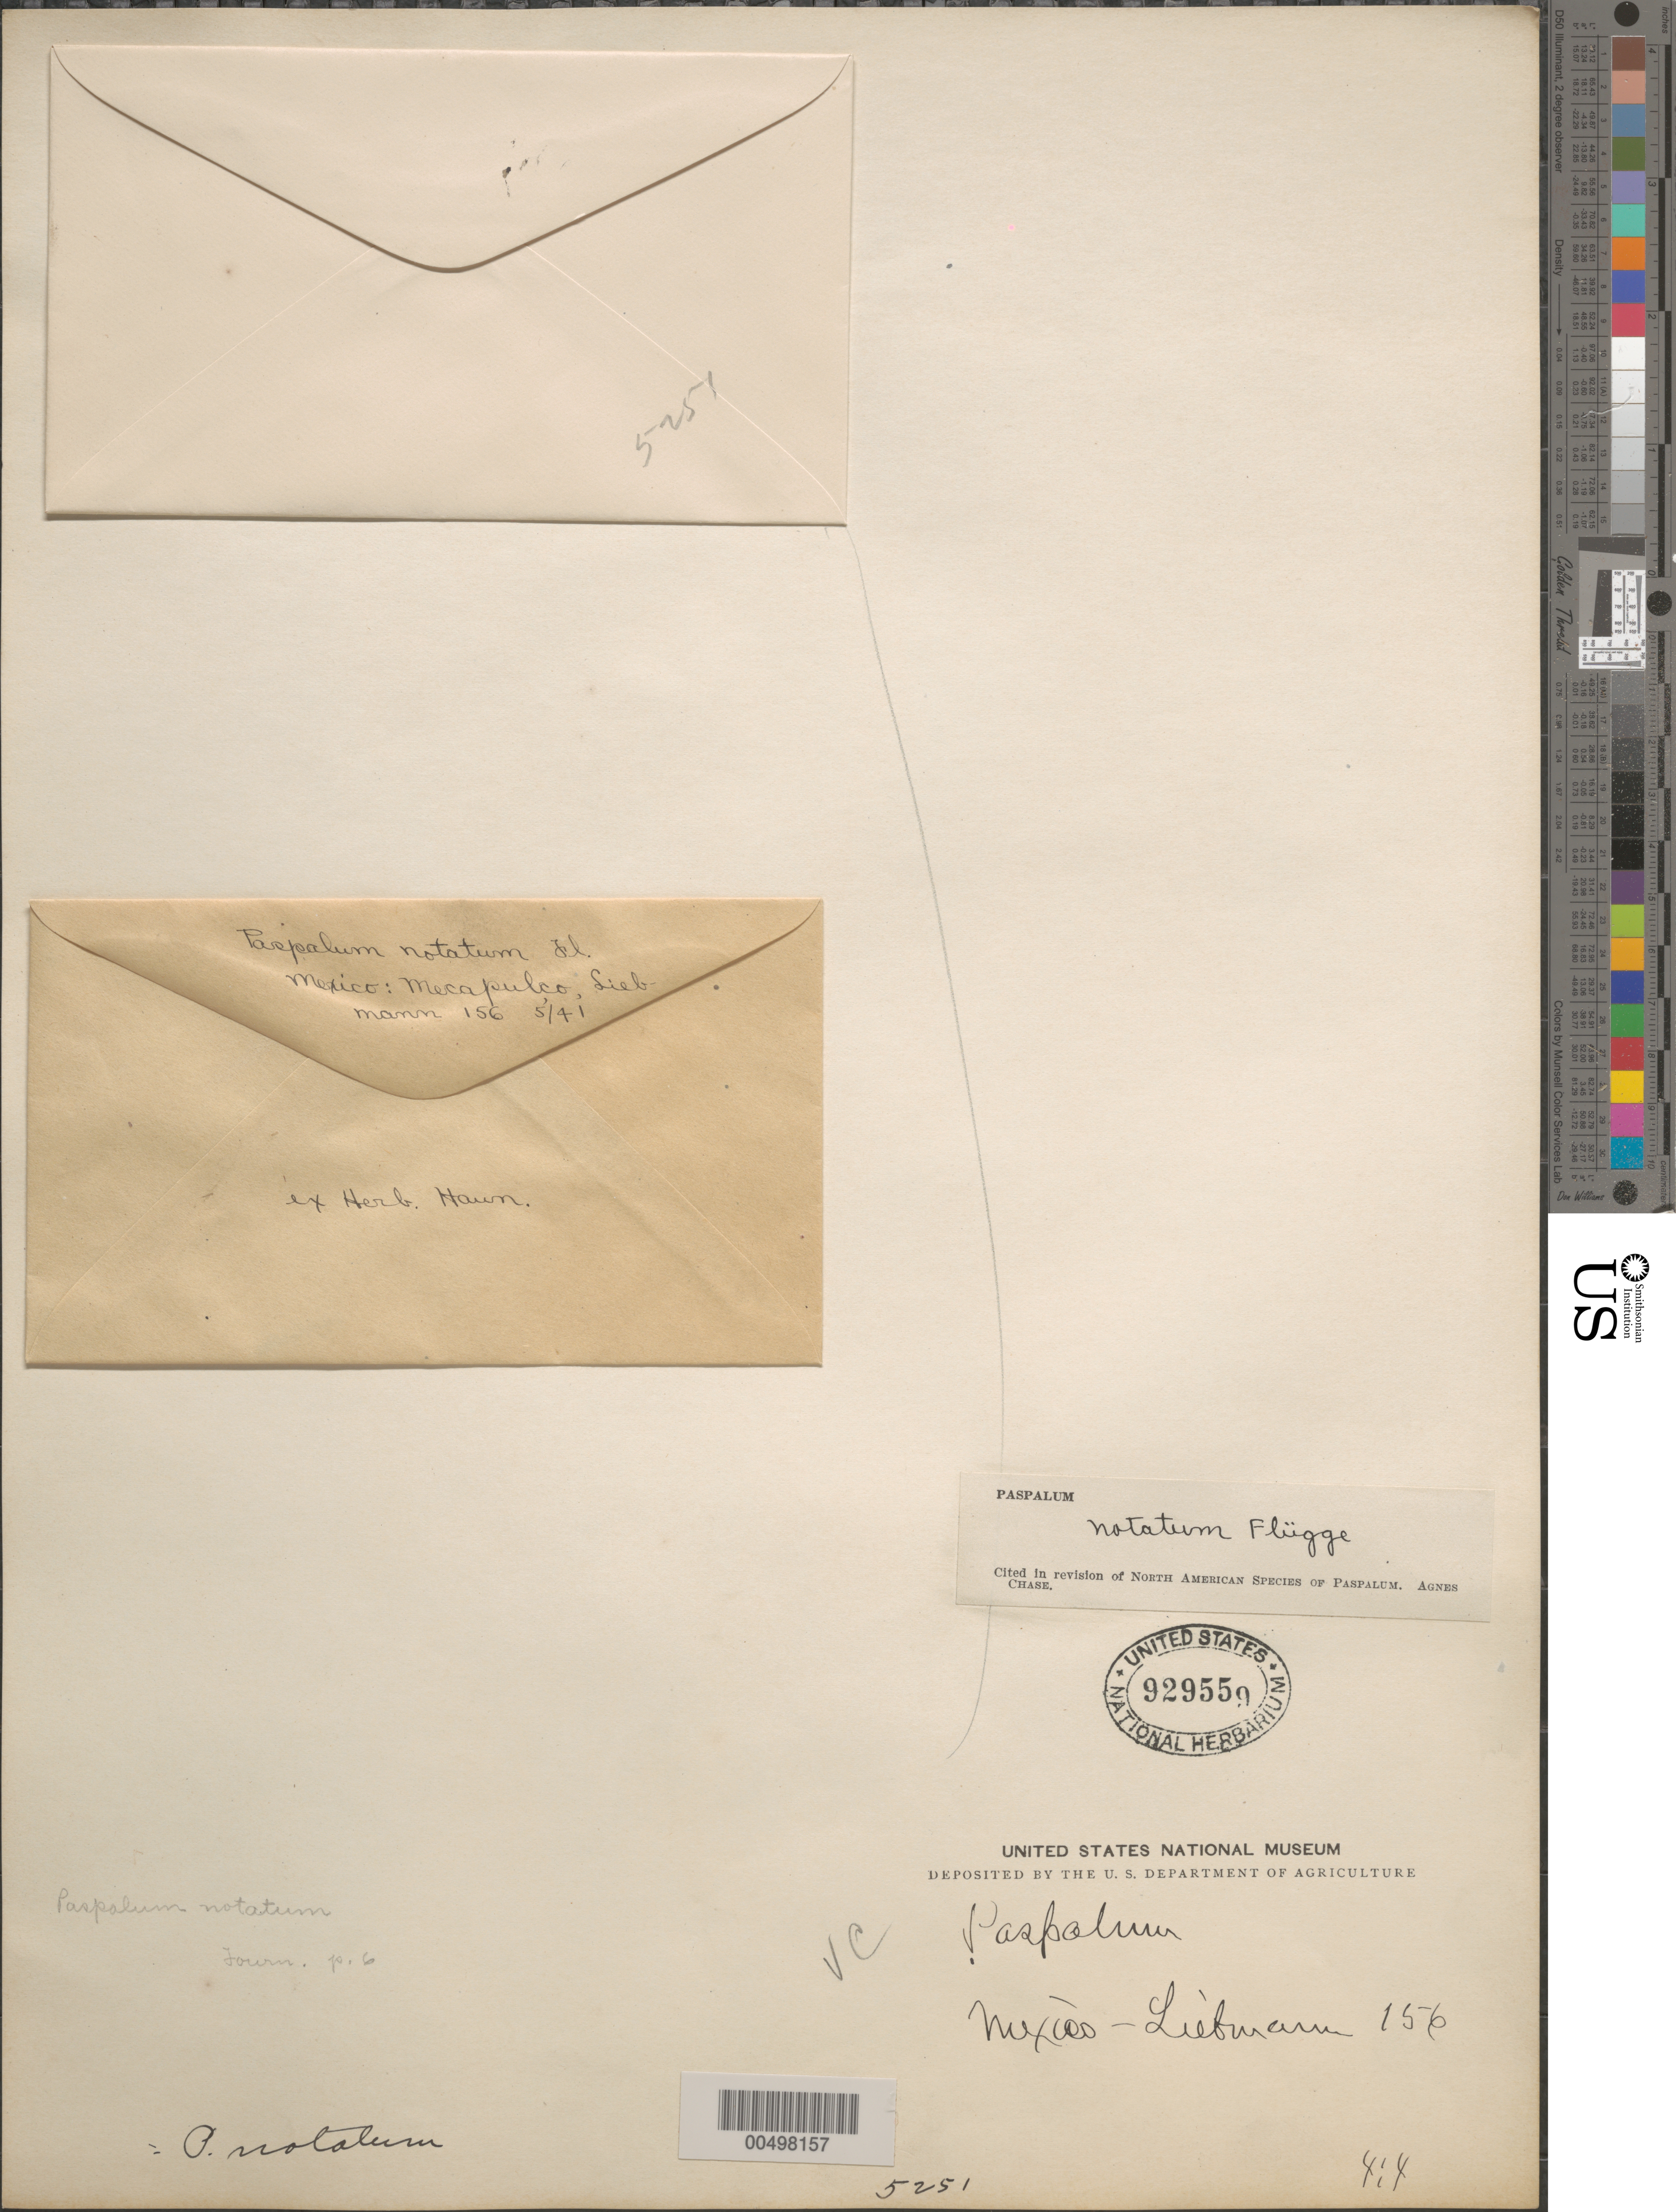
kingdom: Plantae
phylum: Tracheophyta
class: Liliopsida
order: Poales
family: Poaceae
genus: Paspalum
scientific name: Paspalum notatum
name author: Flüggé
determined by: Chase, [M.] Agnes, (US)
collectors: F. M. Liebmann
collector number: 156/5251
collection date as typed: May 1841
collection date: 1841-05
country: Mexico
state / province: Veracruz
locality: Mecapulco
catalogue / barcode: US 929559